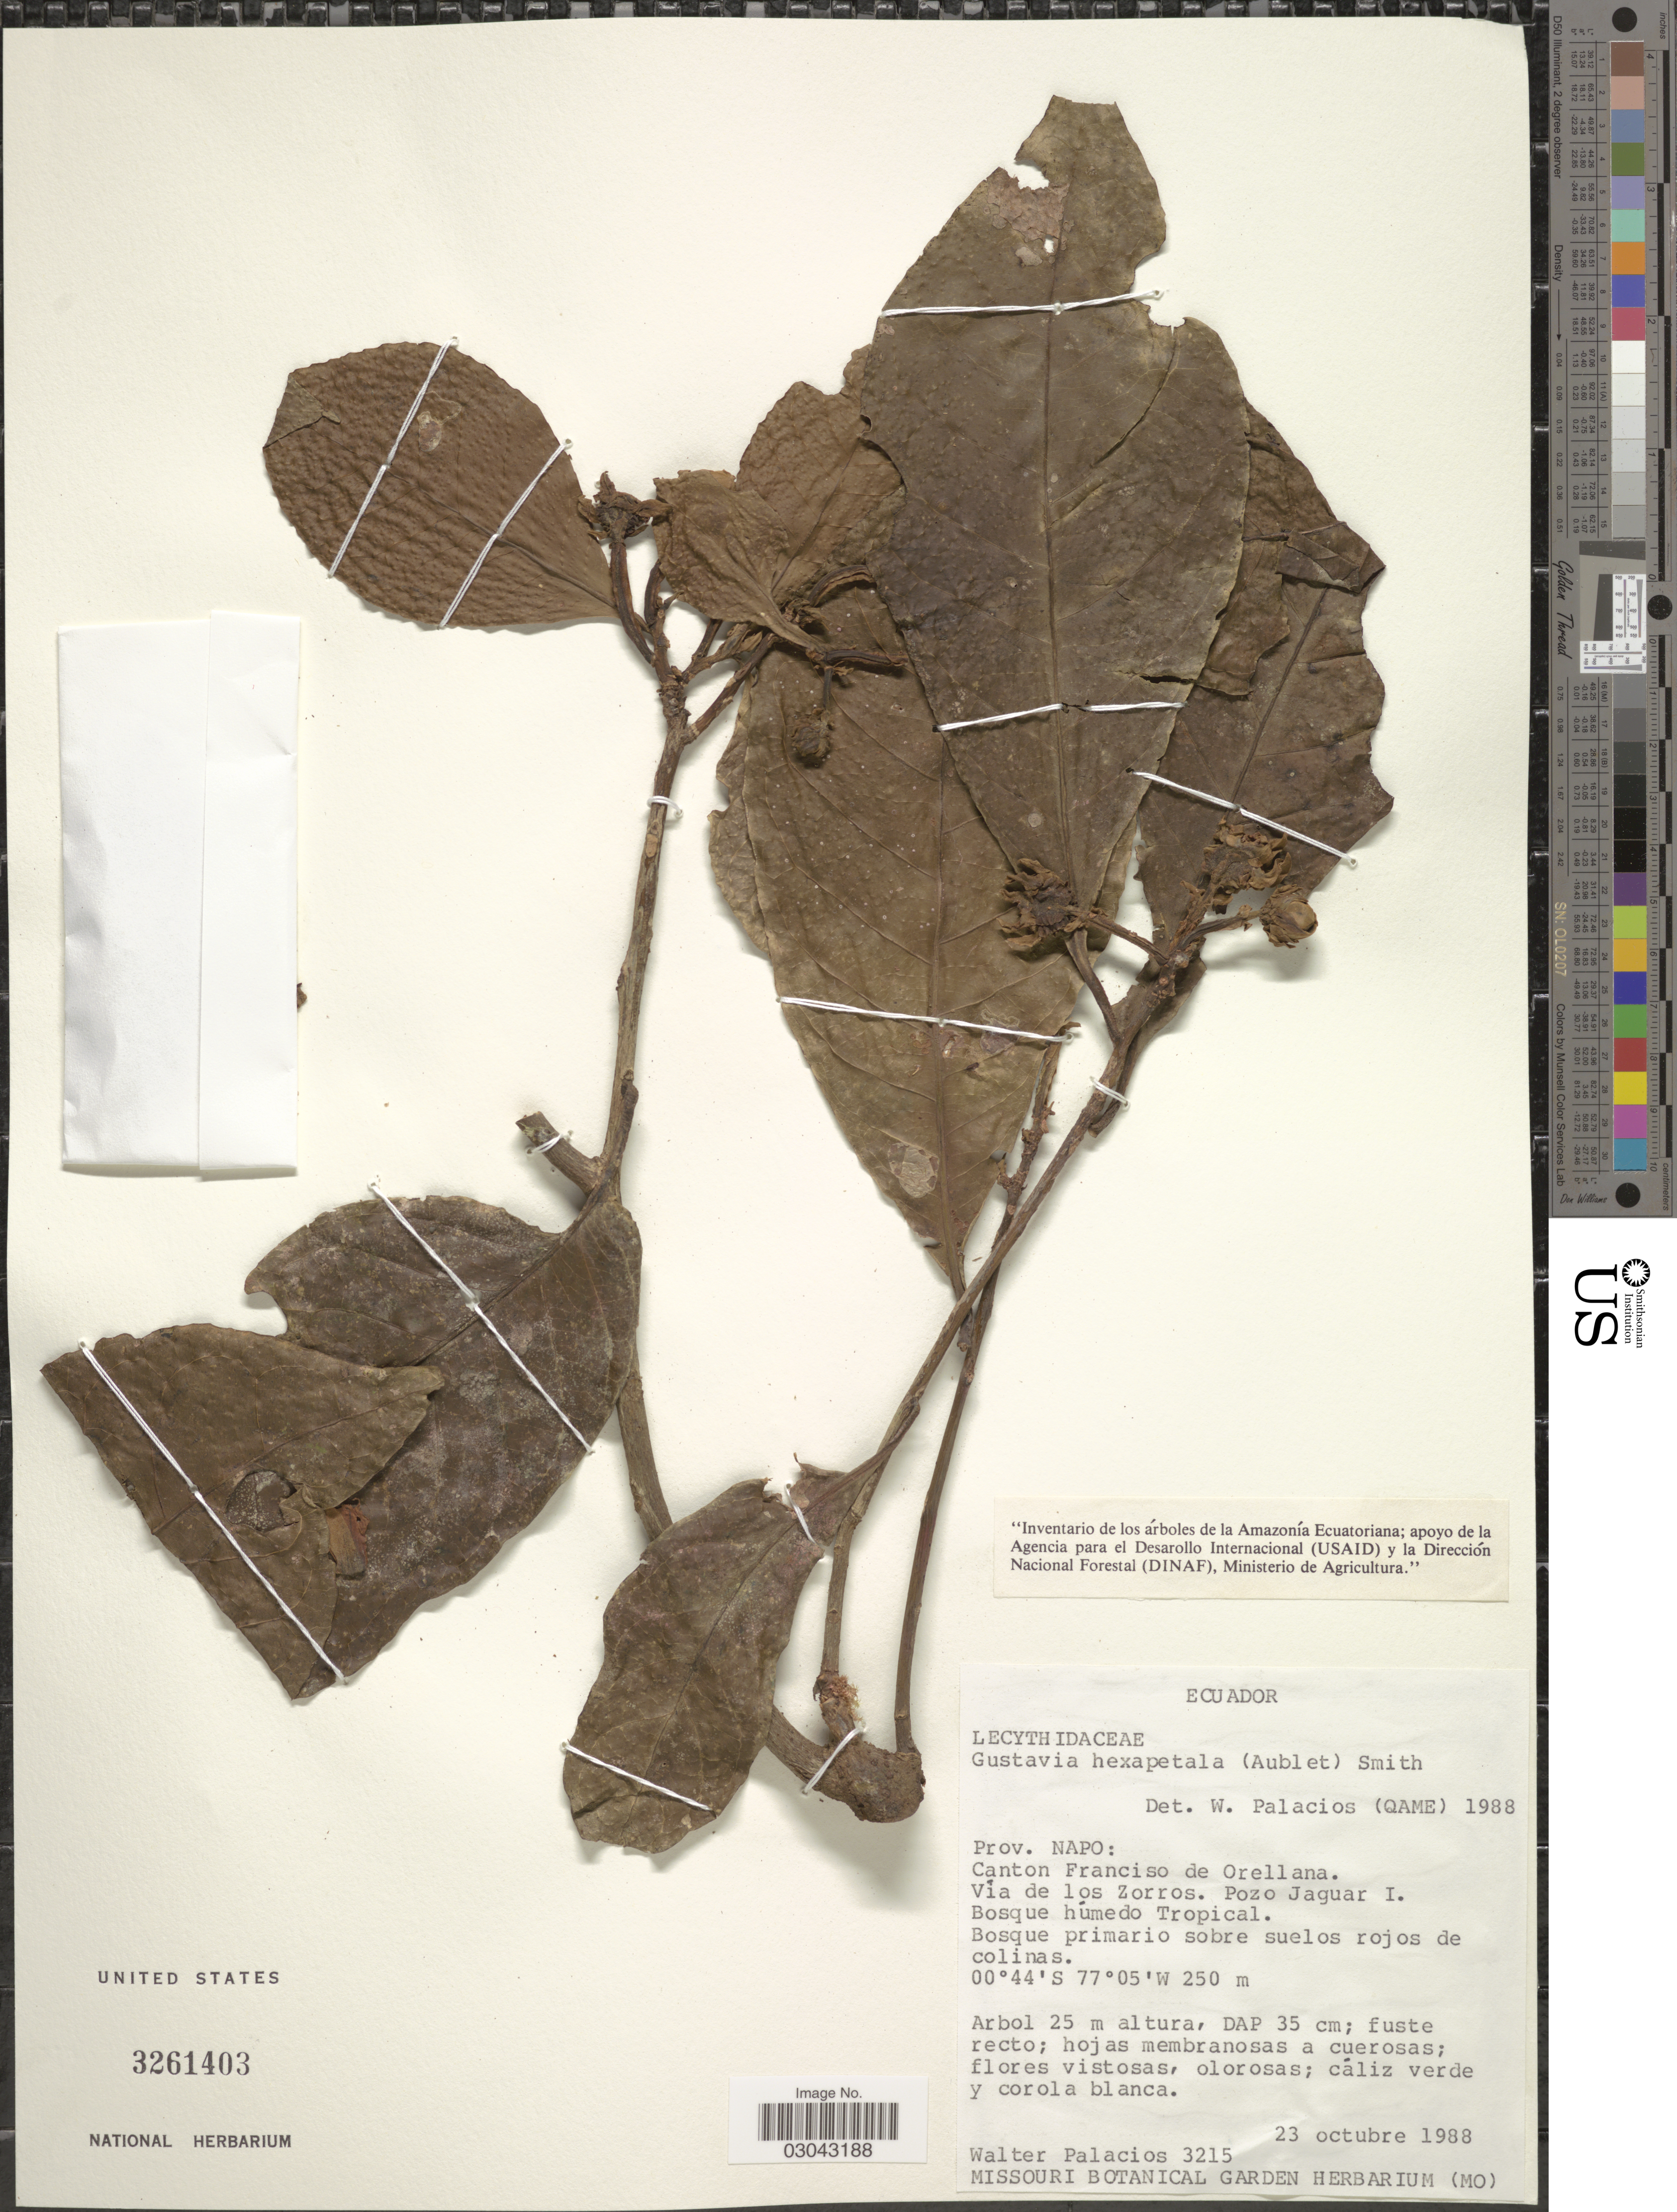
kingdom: Plantae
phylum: Tracheophyta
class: Magnoliopsida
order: Ericales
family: Lecythidaceae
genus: Gustavia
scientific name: Gustavia hexapetala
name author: (Aubl.) Sm.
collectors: W. Palacios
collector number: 3215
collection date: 1988-10-23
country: Ecuador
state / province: Napo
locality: Canton Franciso de Orellana. Via de los Zorros. Pozo Jaguar I.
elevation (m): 250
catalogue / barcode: US 3261403